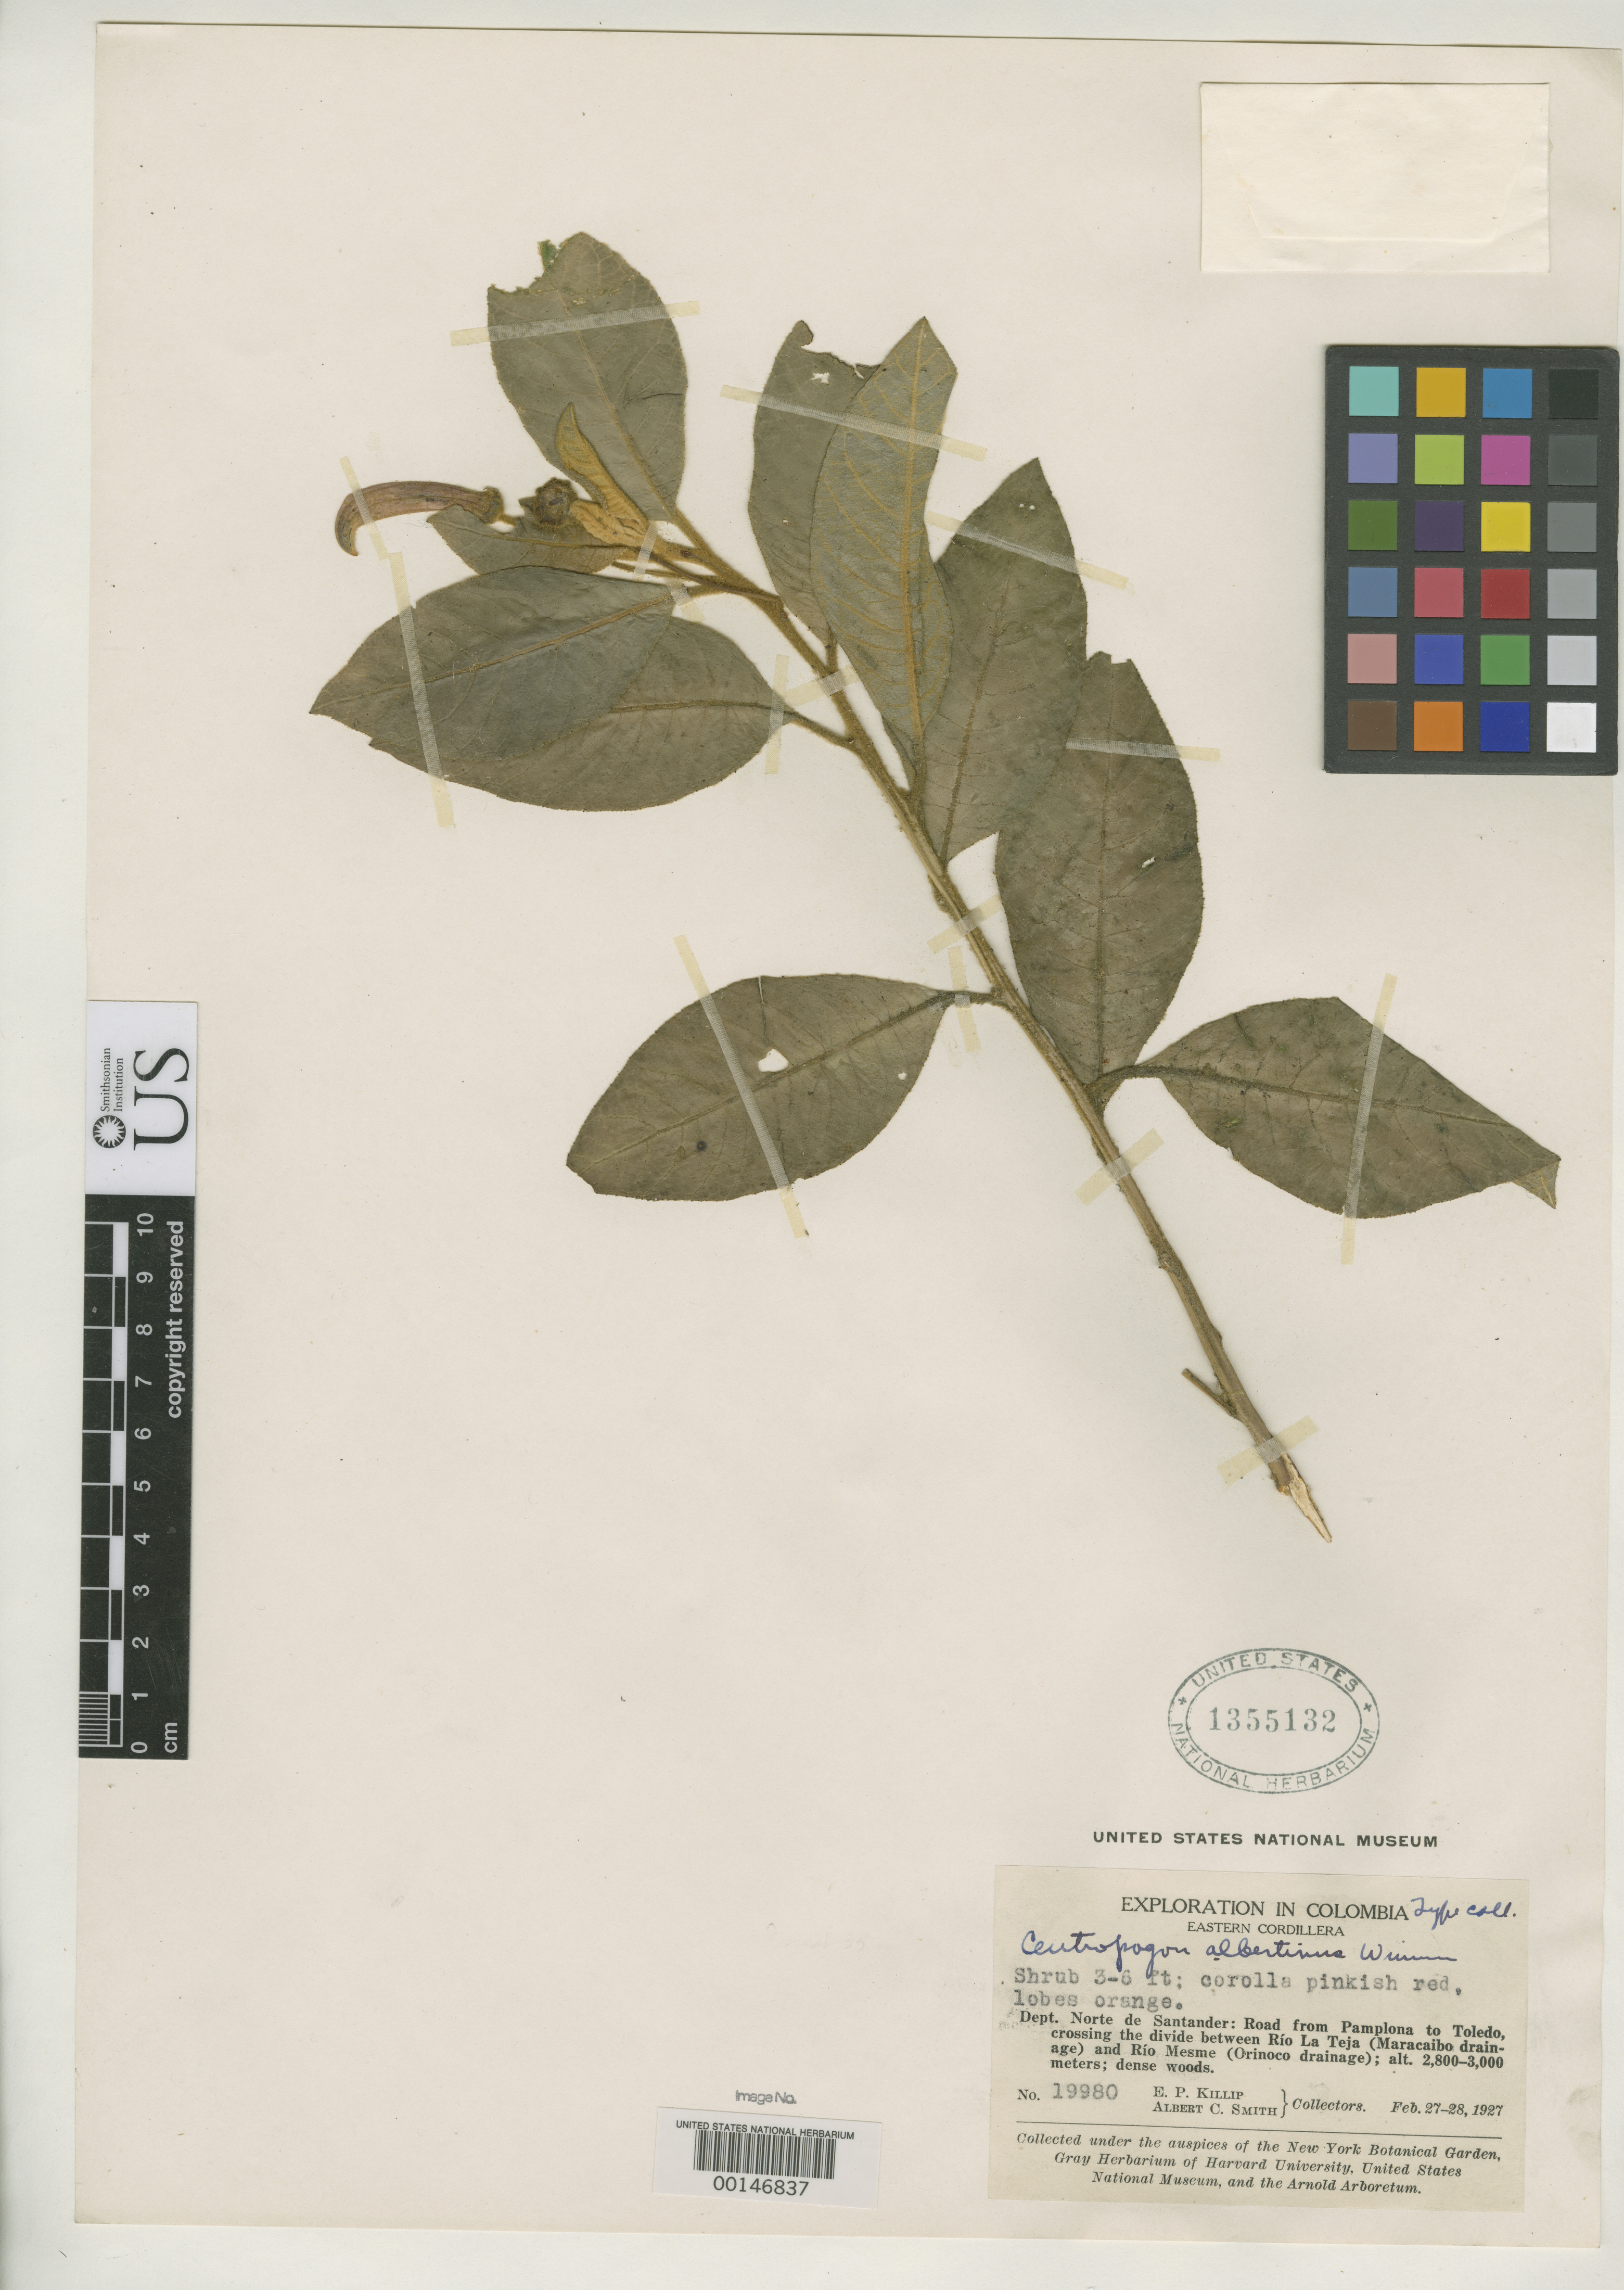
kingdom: Plantae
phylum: Tracheophyta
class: Magnoliopsida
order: Asterales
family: Campanulaceae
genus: Centropogon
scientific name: Centropogon albertinus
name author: E. Wimm.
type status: Isotype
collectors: E. P. Killip & A. C. Smith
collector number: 19980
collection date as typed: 27 Feb 1927 to 28 Feb 1927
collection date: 1927-02-27/1927-02-28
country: Colombia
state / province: Norte de Santander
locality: E Cordillera, road from Pamplona to Toledo, divide between Rio La Teja (Maracaiba Drainage) & Rio Mesme (Orinoco Drainage).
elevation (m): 2800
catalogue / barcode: US 1355132